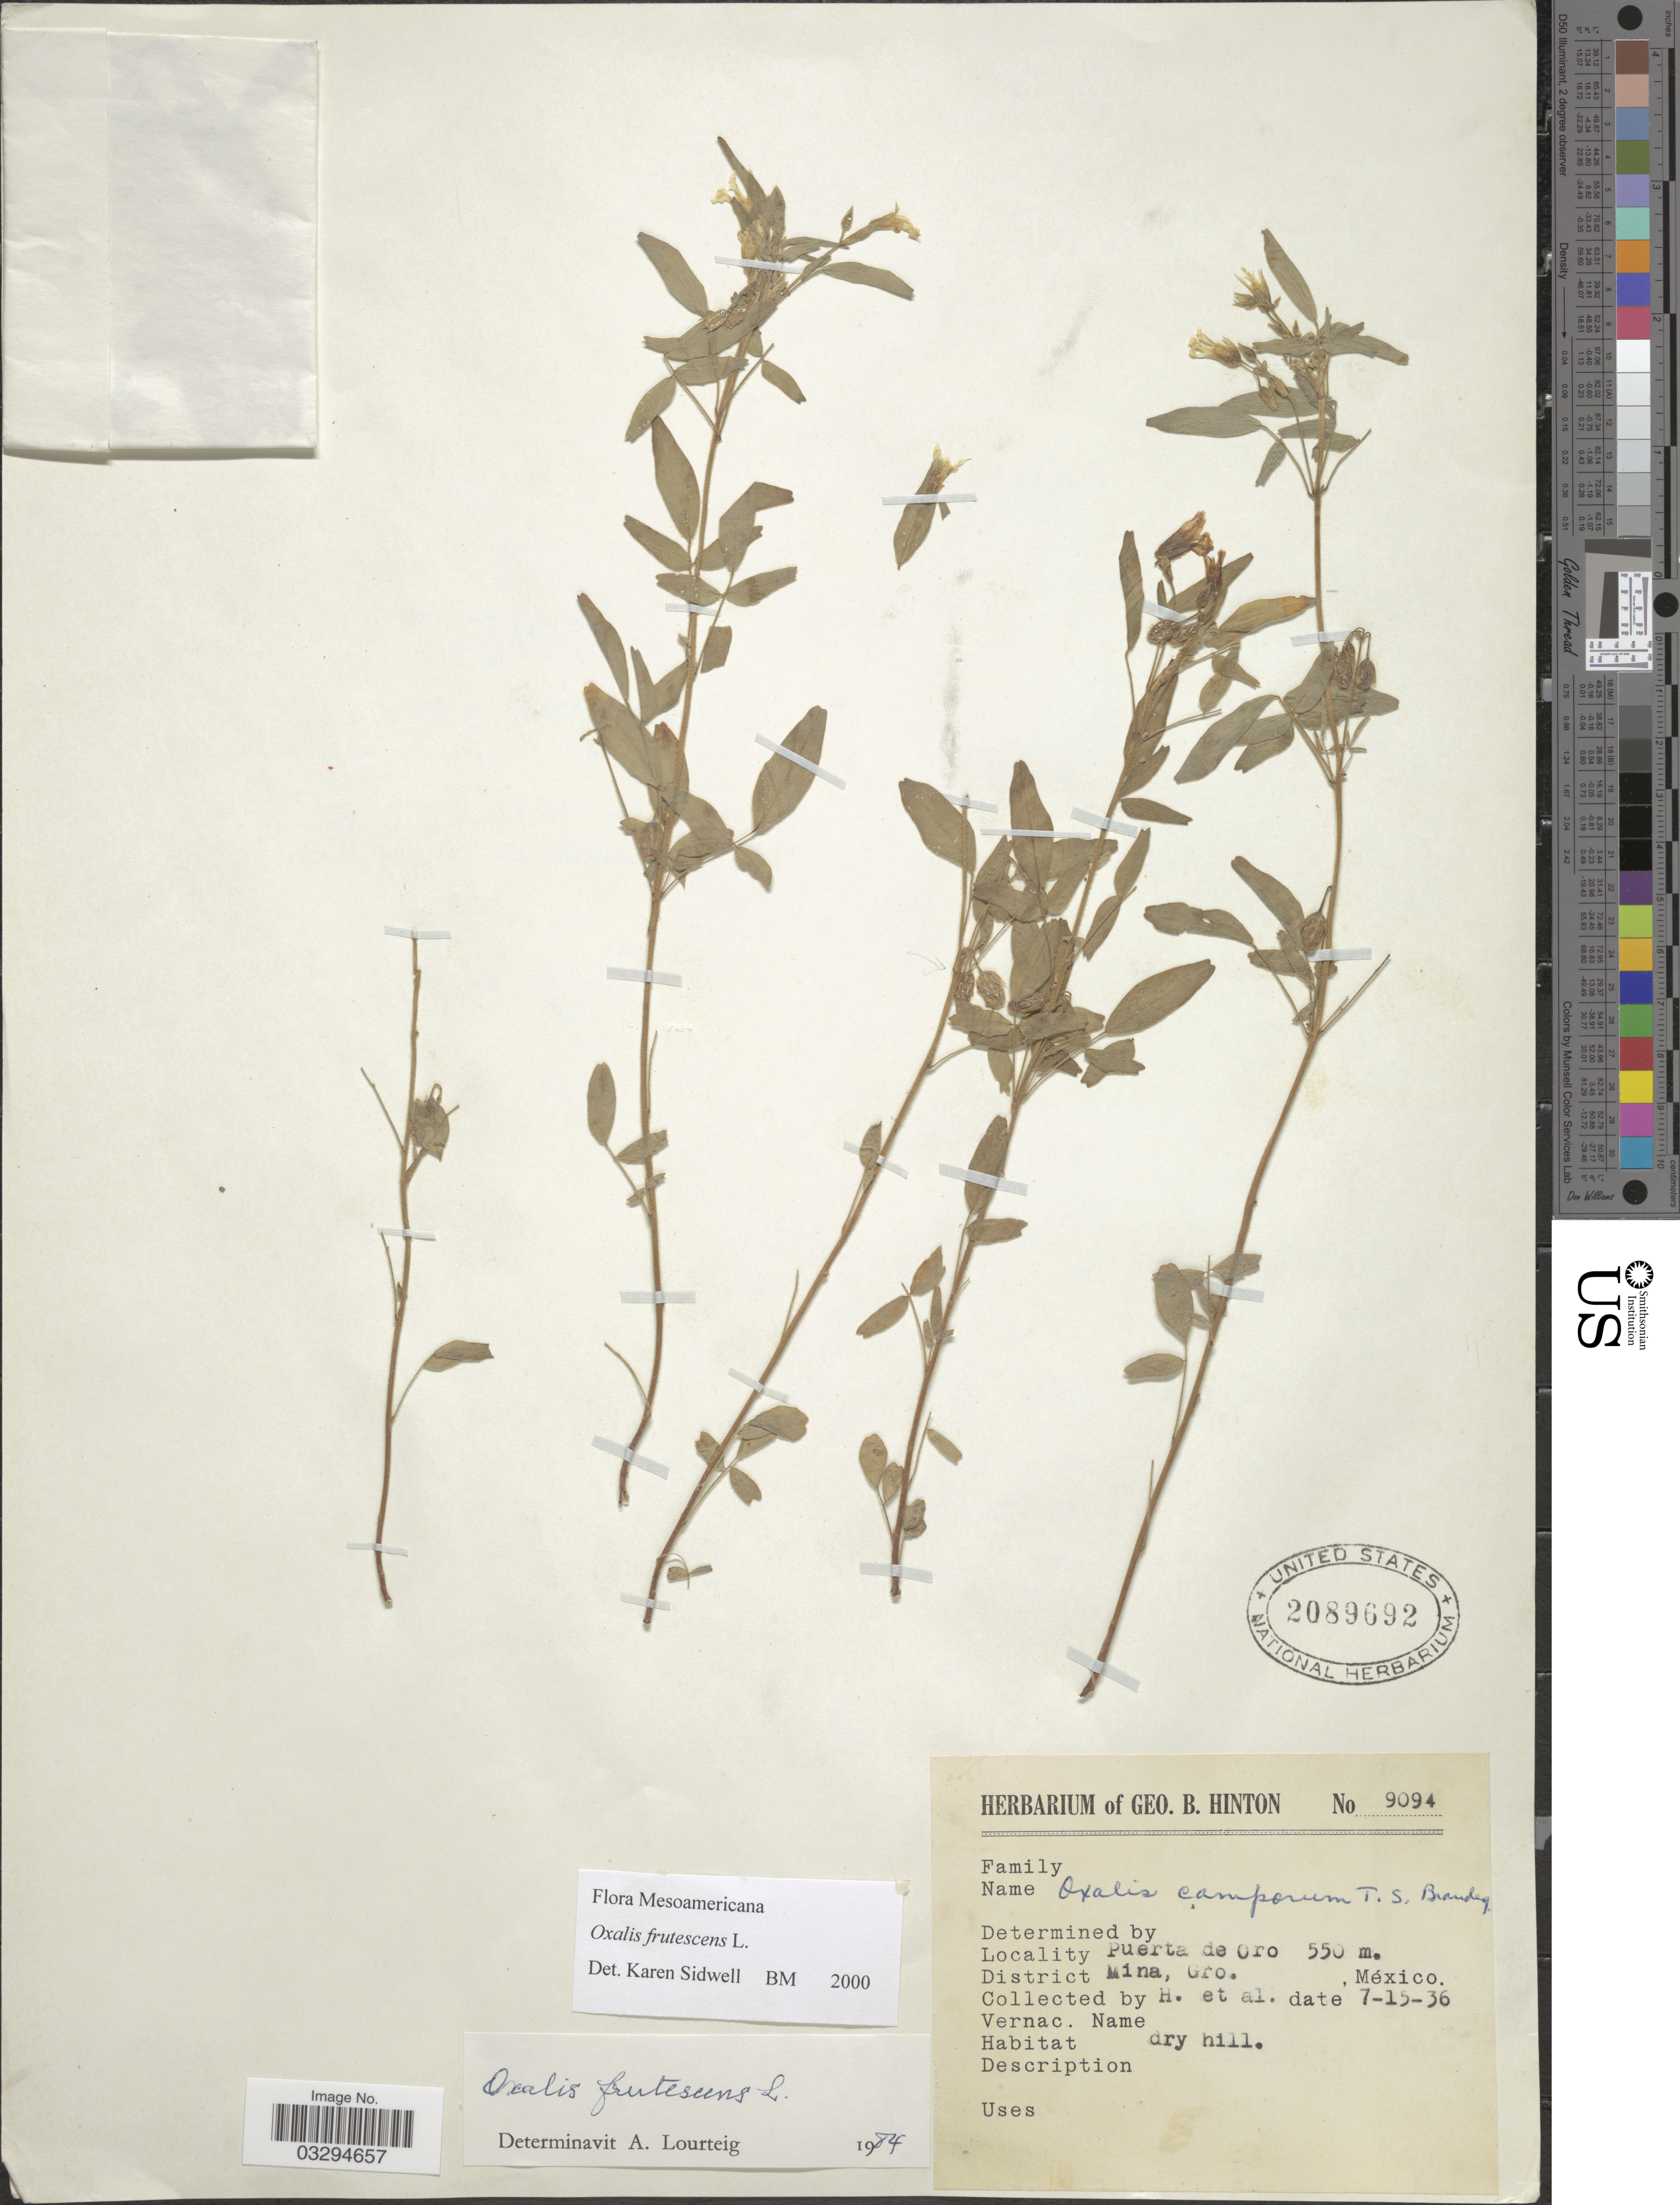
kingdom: Plantae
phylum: Tracheophyta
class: Magnoliopsida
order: Oxalidales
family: Oxalidaceae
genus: Oxalis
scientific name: Oxalis frutescens subsp. angustifolia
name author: (Kunth) Lourteig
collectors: G. B. Hinton & et al.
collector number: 9094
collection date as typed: Transcribed d/m/y: 15/7/36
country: Mexico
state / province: Guerrero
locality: Puerta de Oro. District Mina.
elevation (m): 550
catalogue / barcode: US 2089692